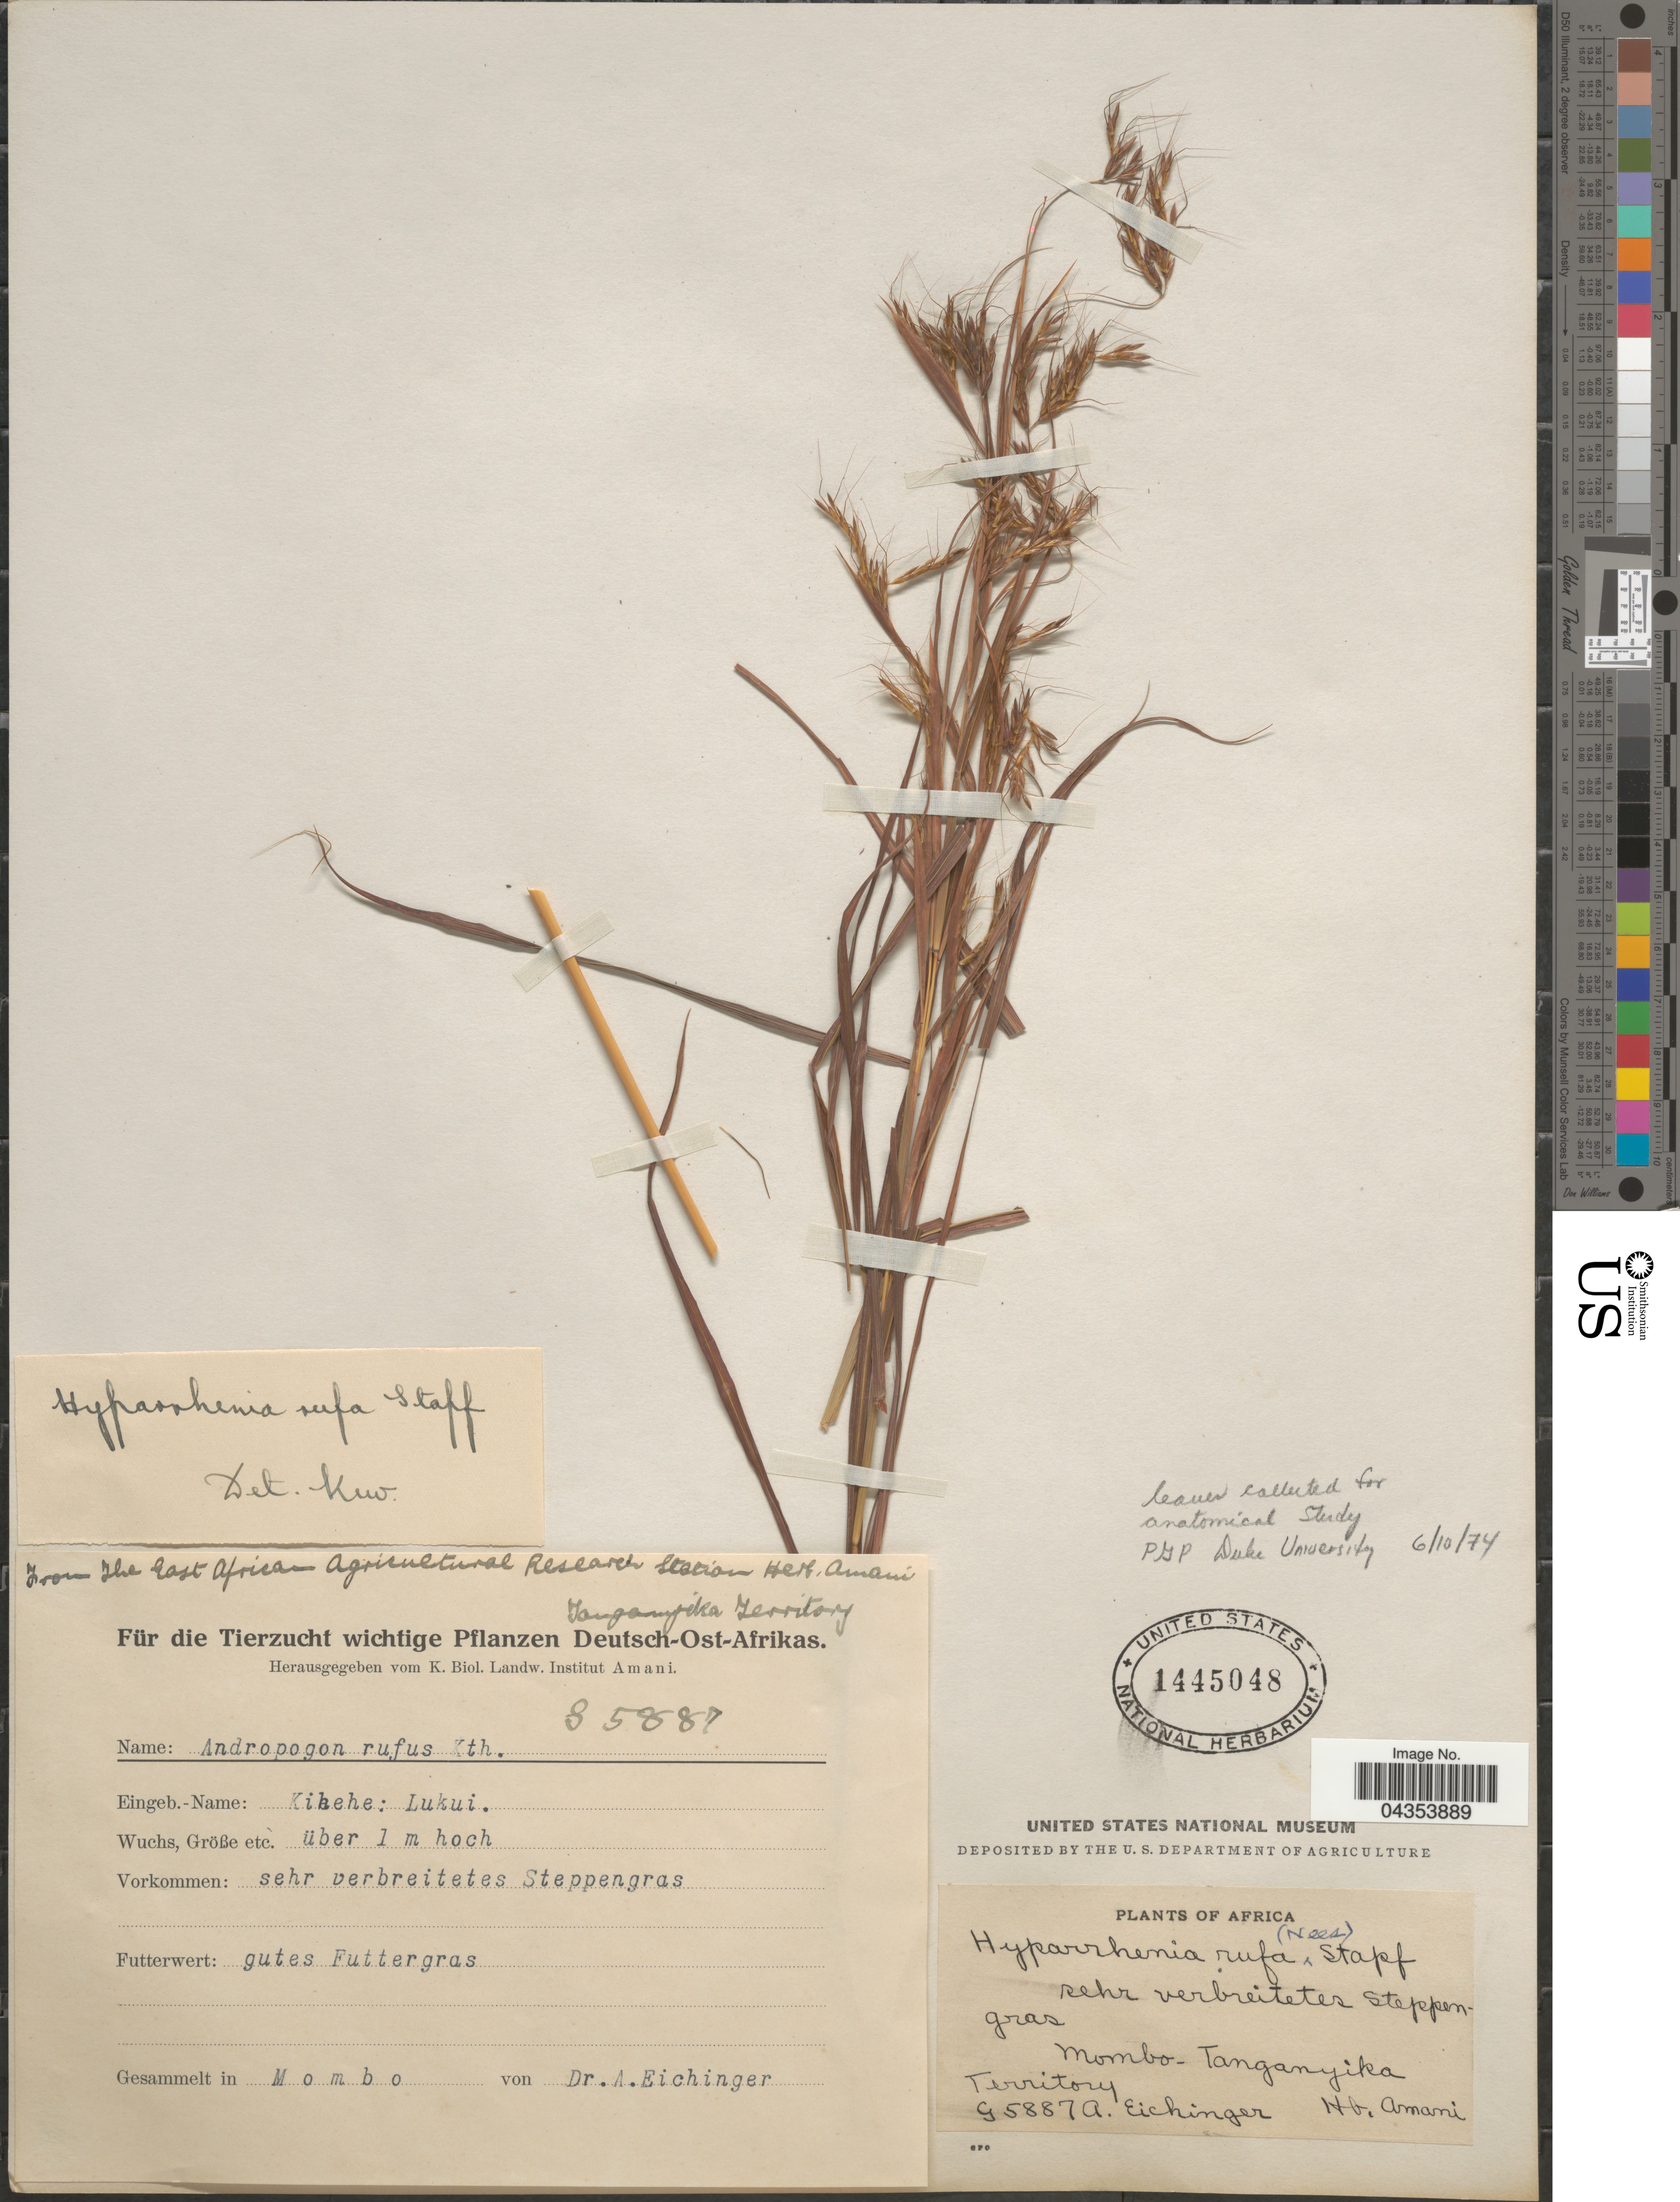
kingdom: Plantae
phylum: Tracheophyta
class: Liliopsida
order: Poales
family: Poaceae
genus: Hyparrhenia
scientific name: Hyparrhenia rufa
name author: (Nees) Stapf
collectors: A. Eichinger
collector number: G5887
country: Tanzania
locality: Mombo - Tanganyika Territory.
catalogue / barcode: US 1445048